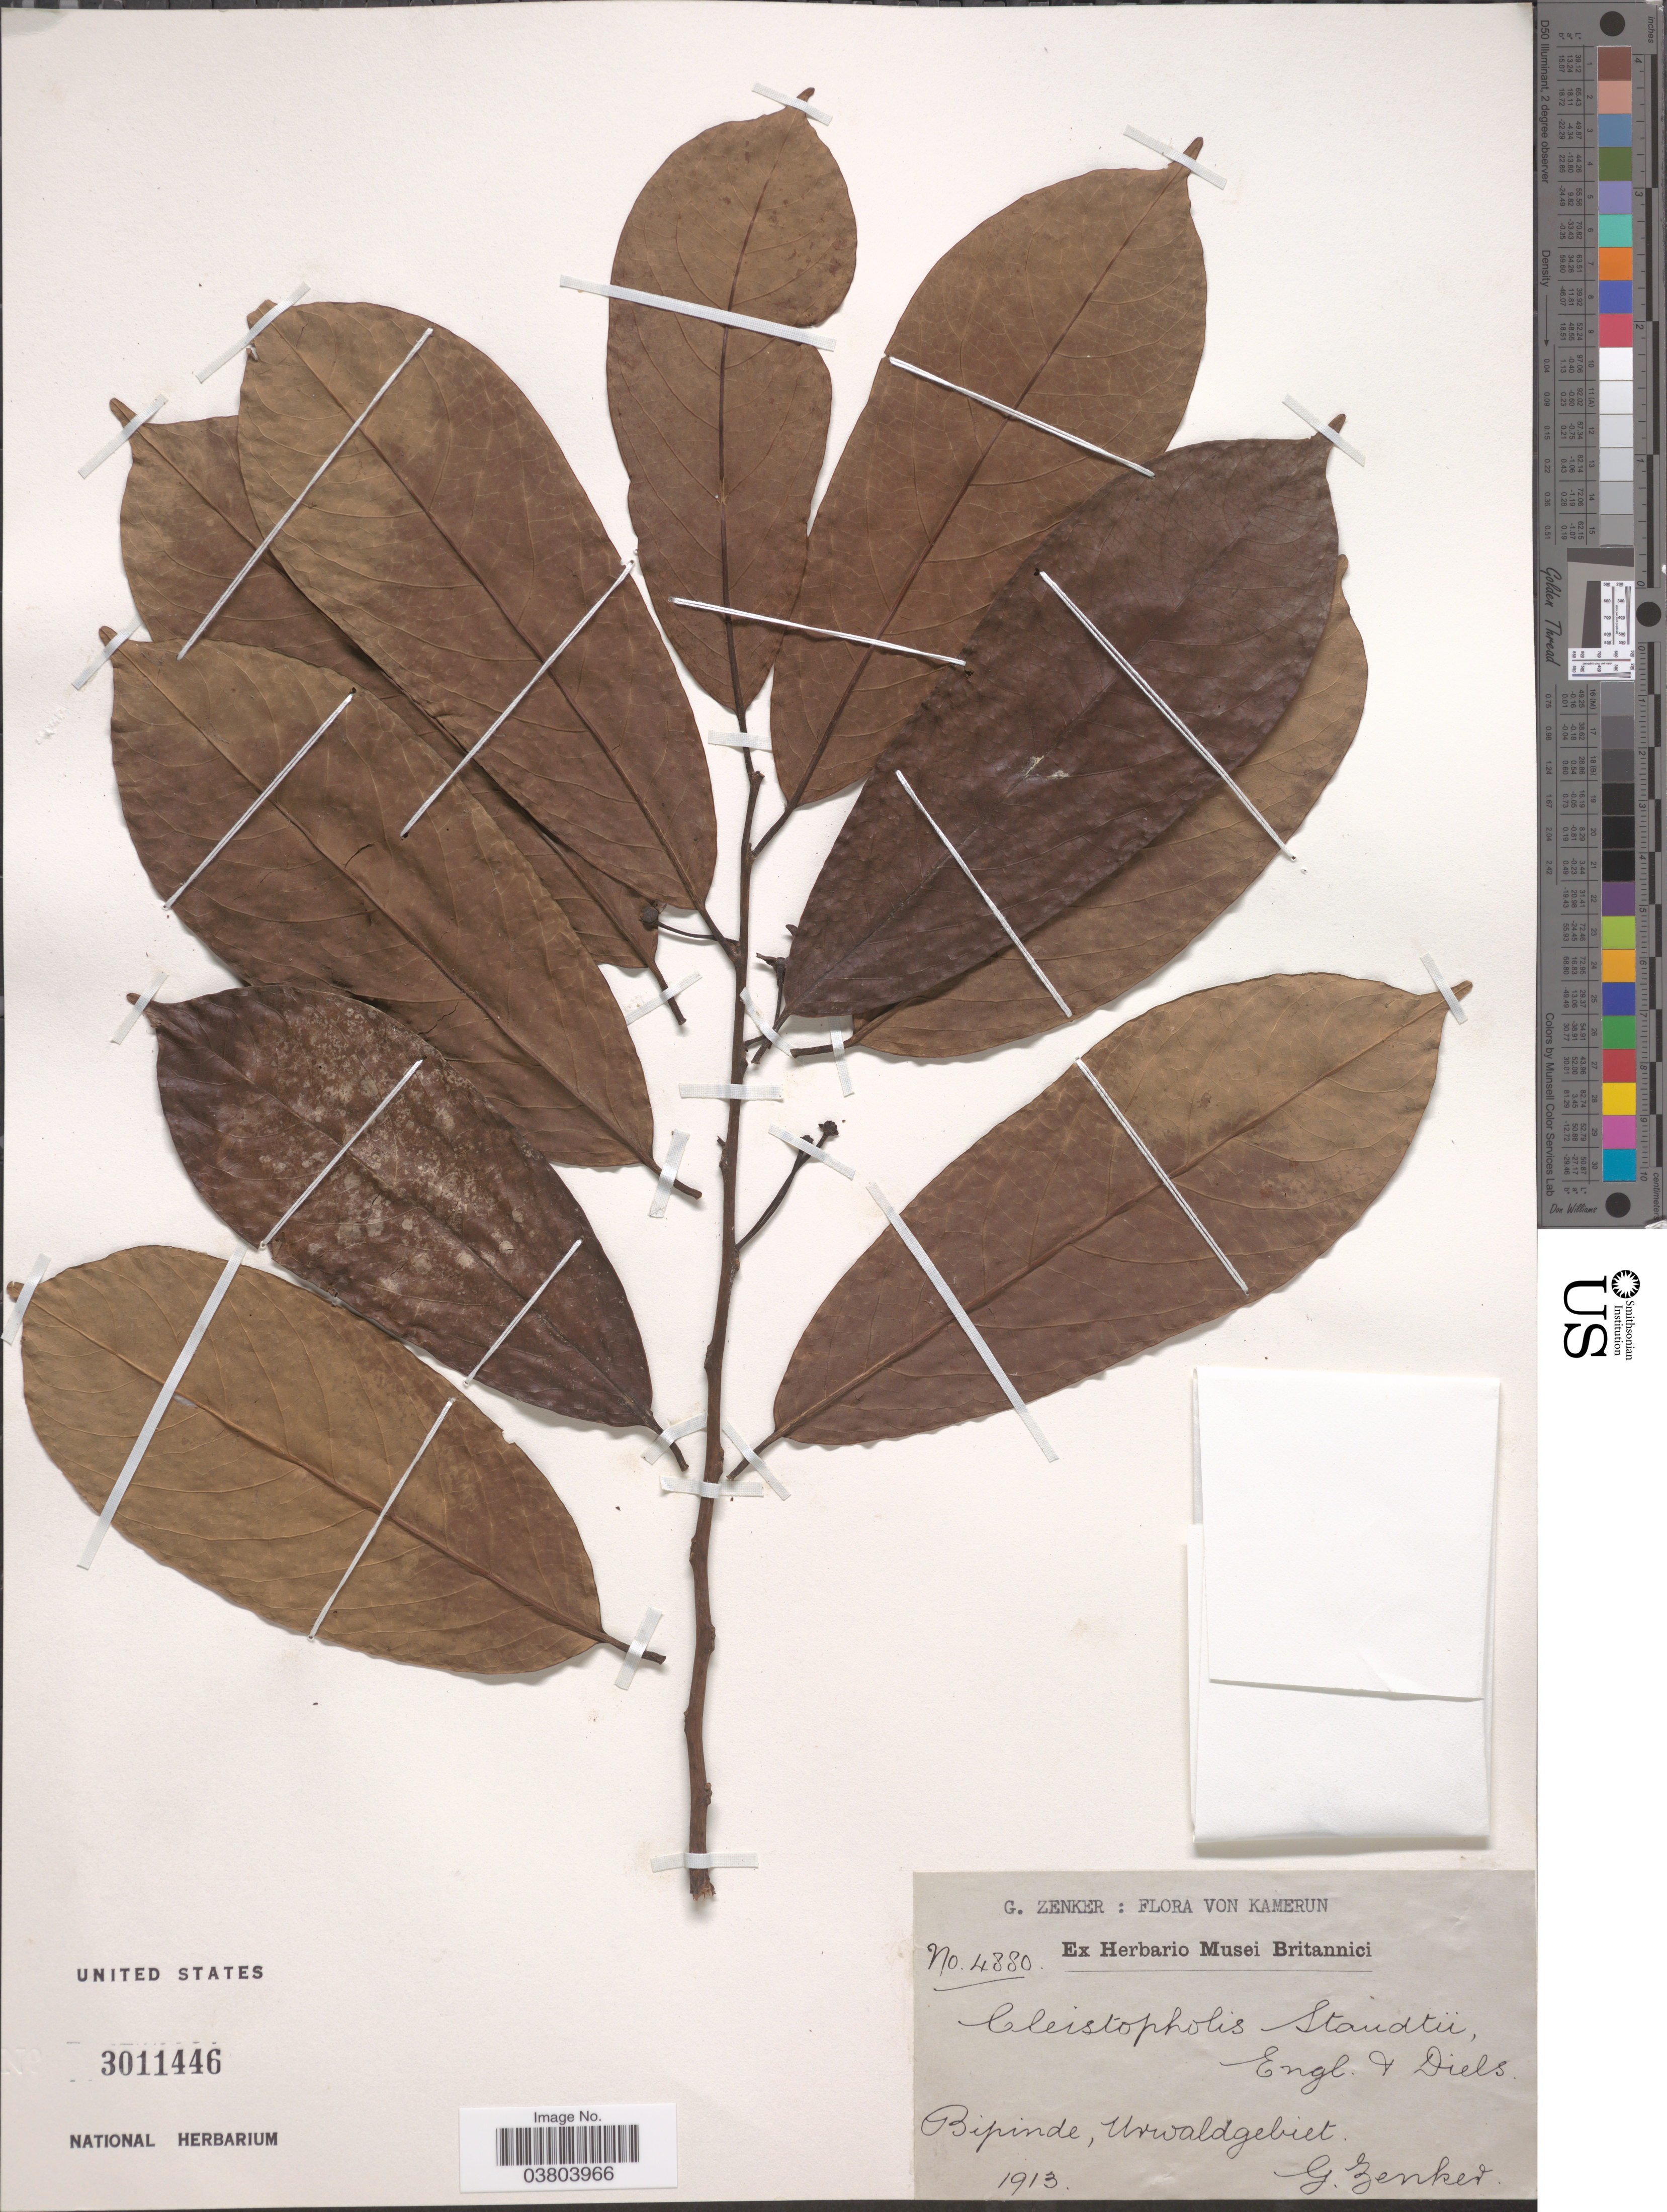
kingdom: Plantae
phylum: Tracheophyta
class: Magnoliopsida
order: Magnoliales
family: Annonaceae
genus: Cleistopholis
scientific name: Cleistopholis staudtii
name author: Engl. & Diels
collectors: G. A. Zenker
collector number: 4880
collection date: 1913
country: Cameroon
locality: Bipinde, Urwaldgebiet.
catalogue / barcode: US 3011446